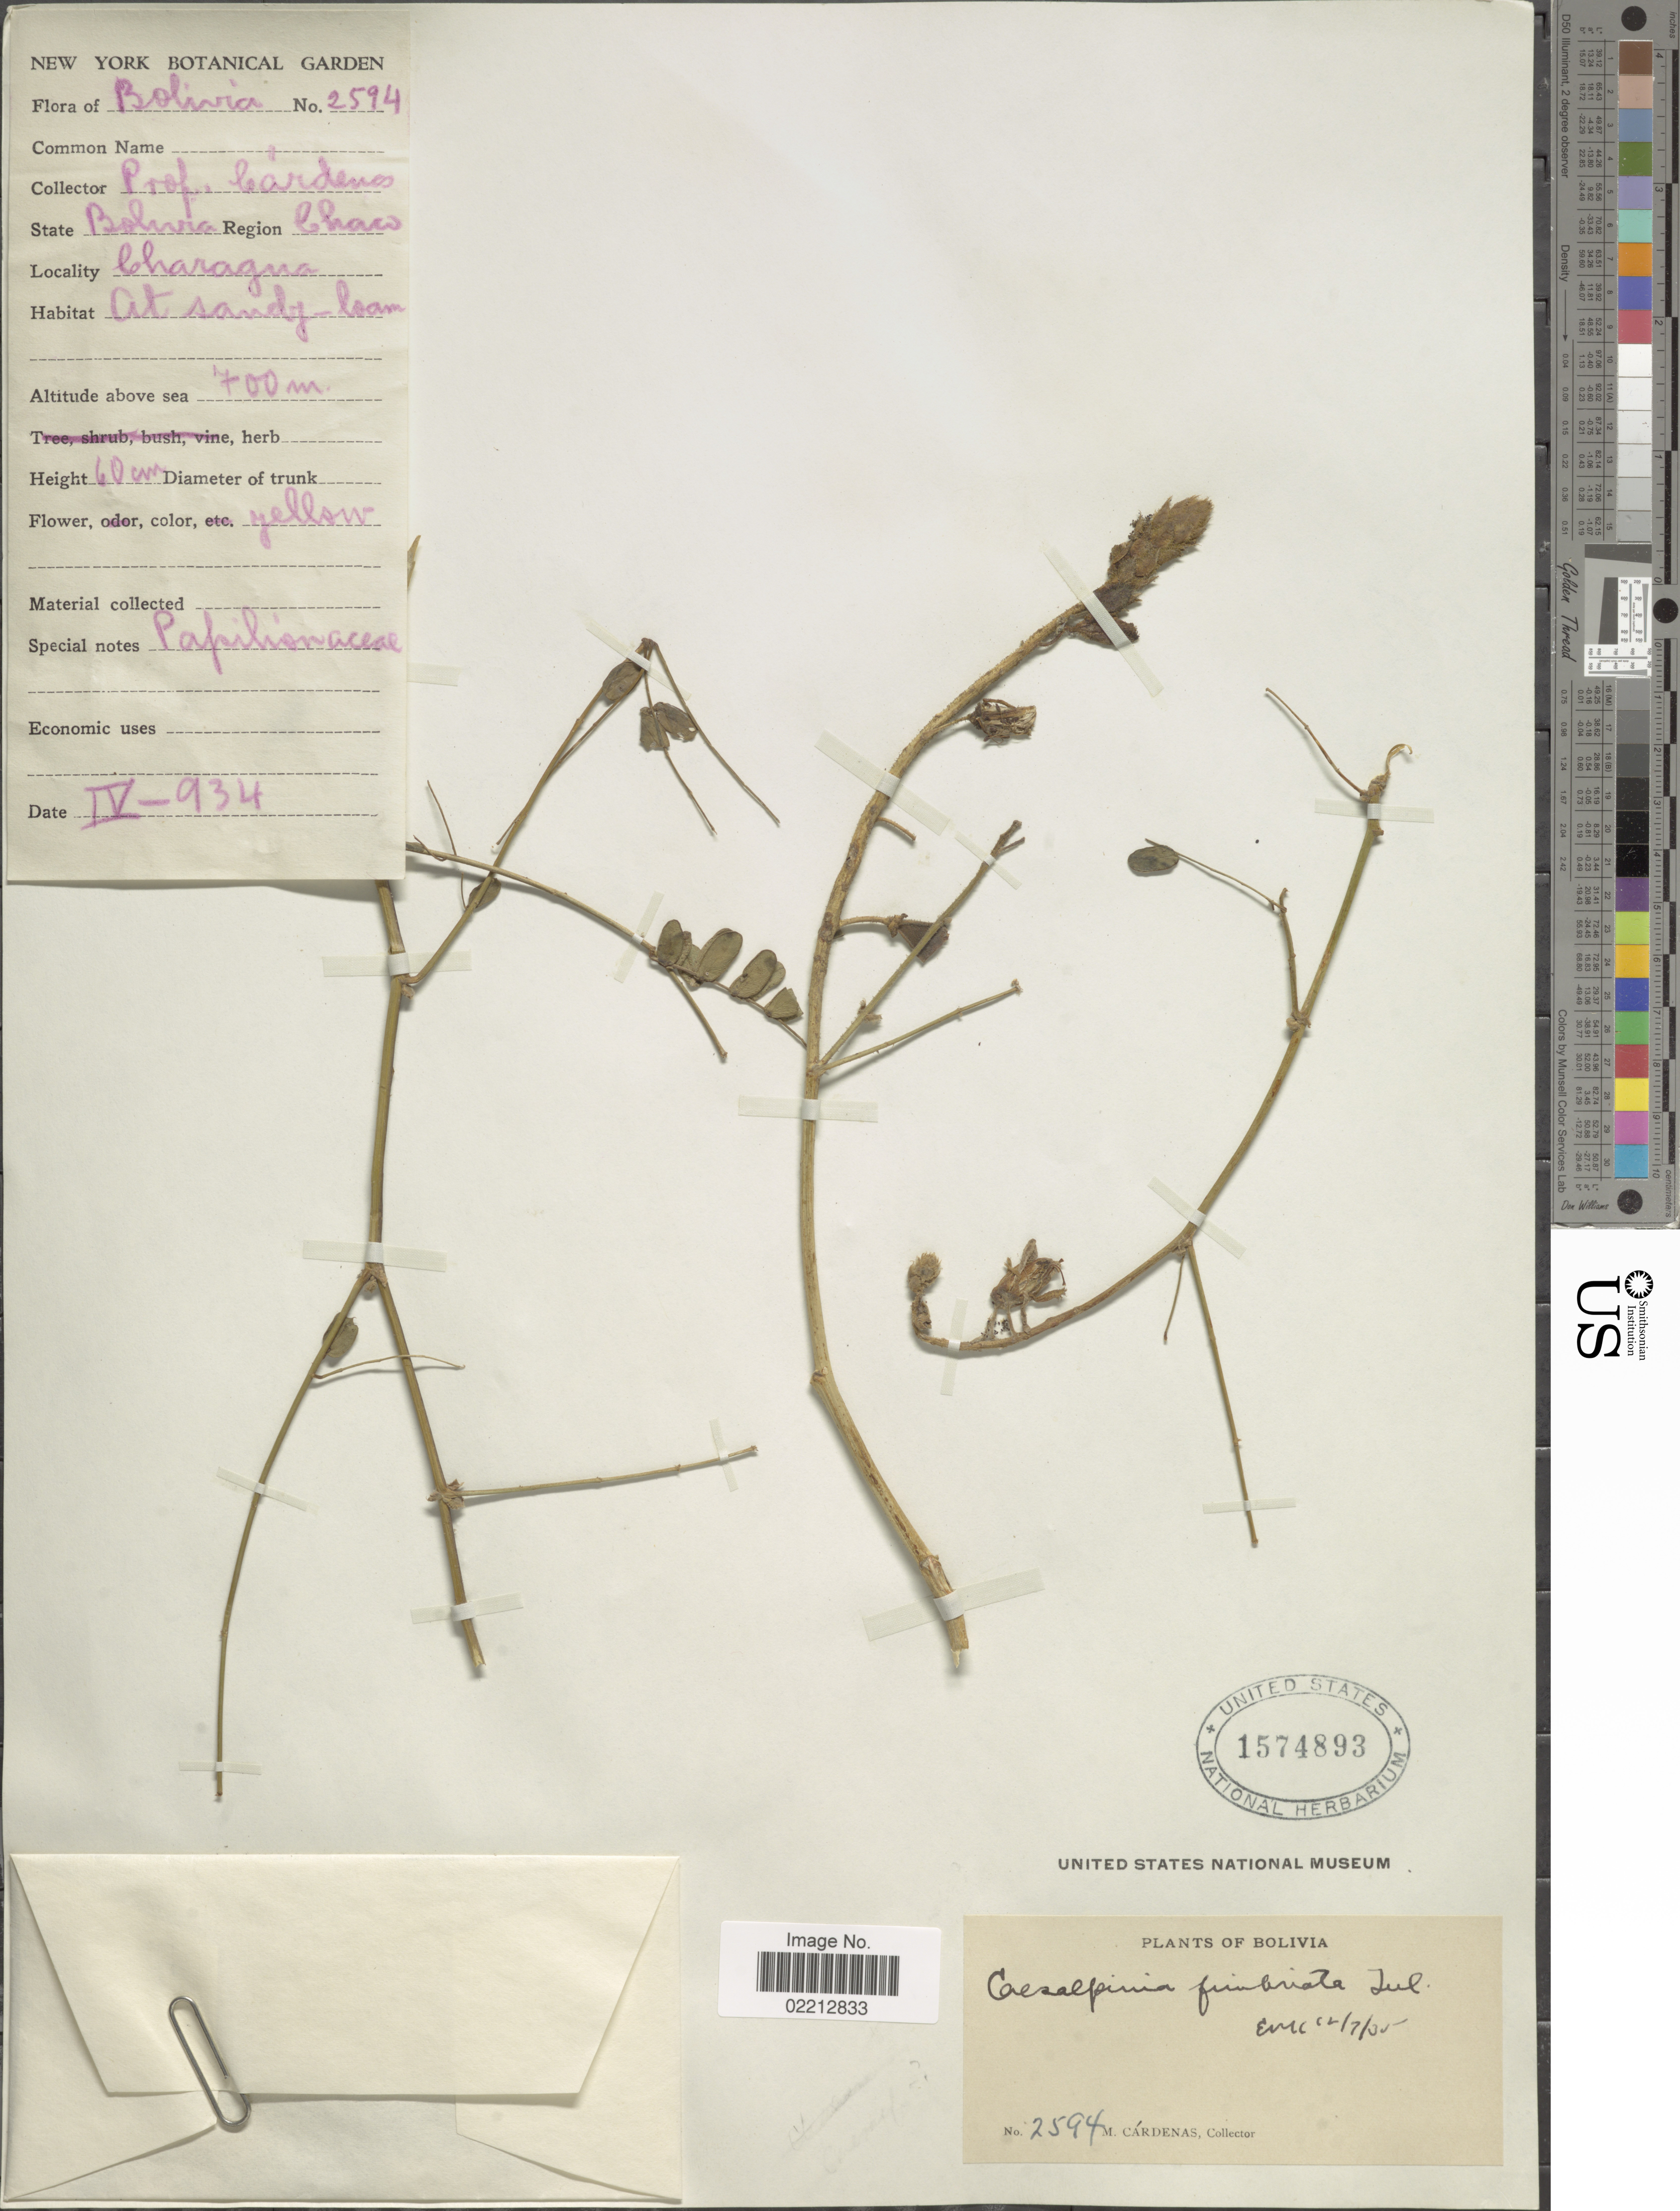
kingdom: Plantae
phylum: Tracheophyta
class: Magnoliopsida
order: Fabales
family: Fabaceae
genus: Erythrostemon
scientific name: Erythrostemon fimbriatus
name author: (Tul.) Gagnon & G.P. Lewis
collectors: M. Cárdenas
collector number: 2594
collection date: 1934-04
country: Bolivia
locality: Region Chaco, Charagna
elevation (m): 700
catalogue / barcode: US 1574893